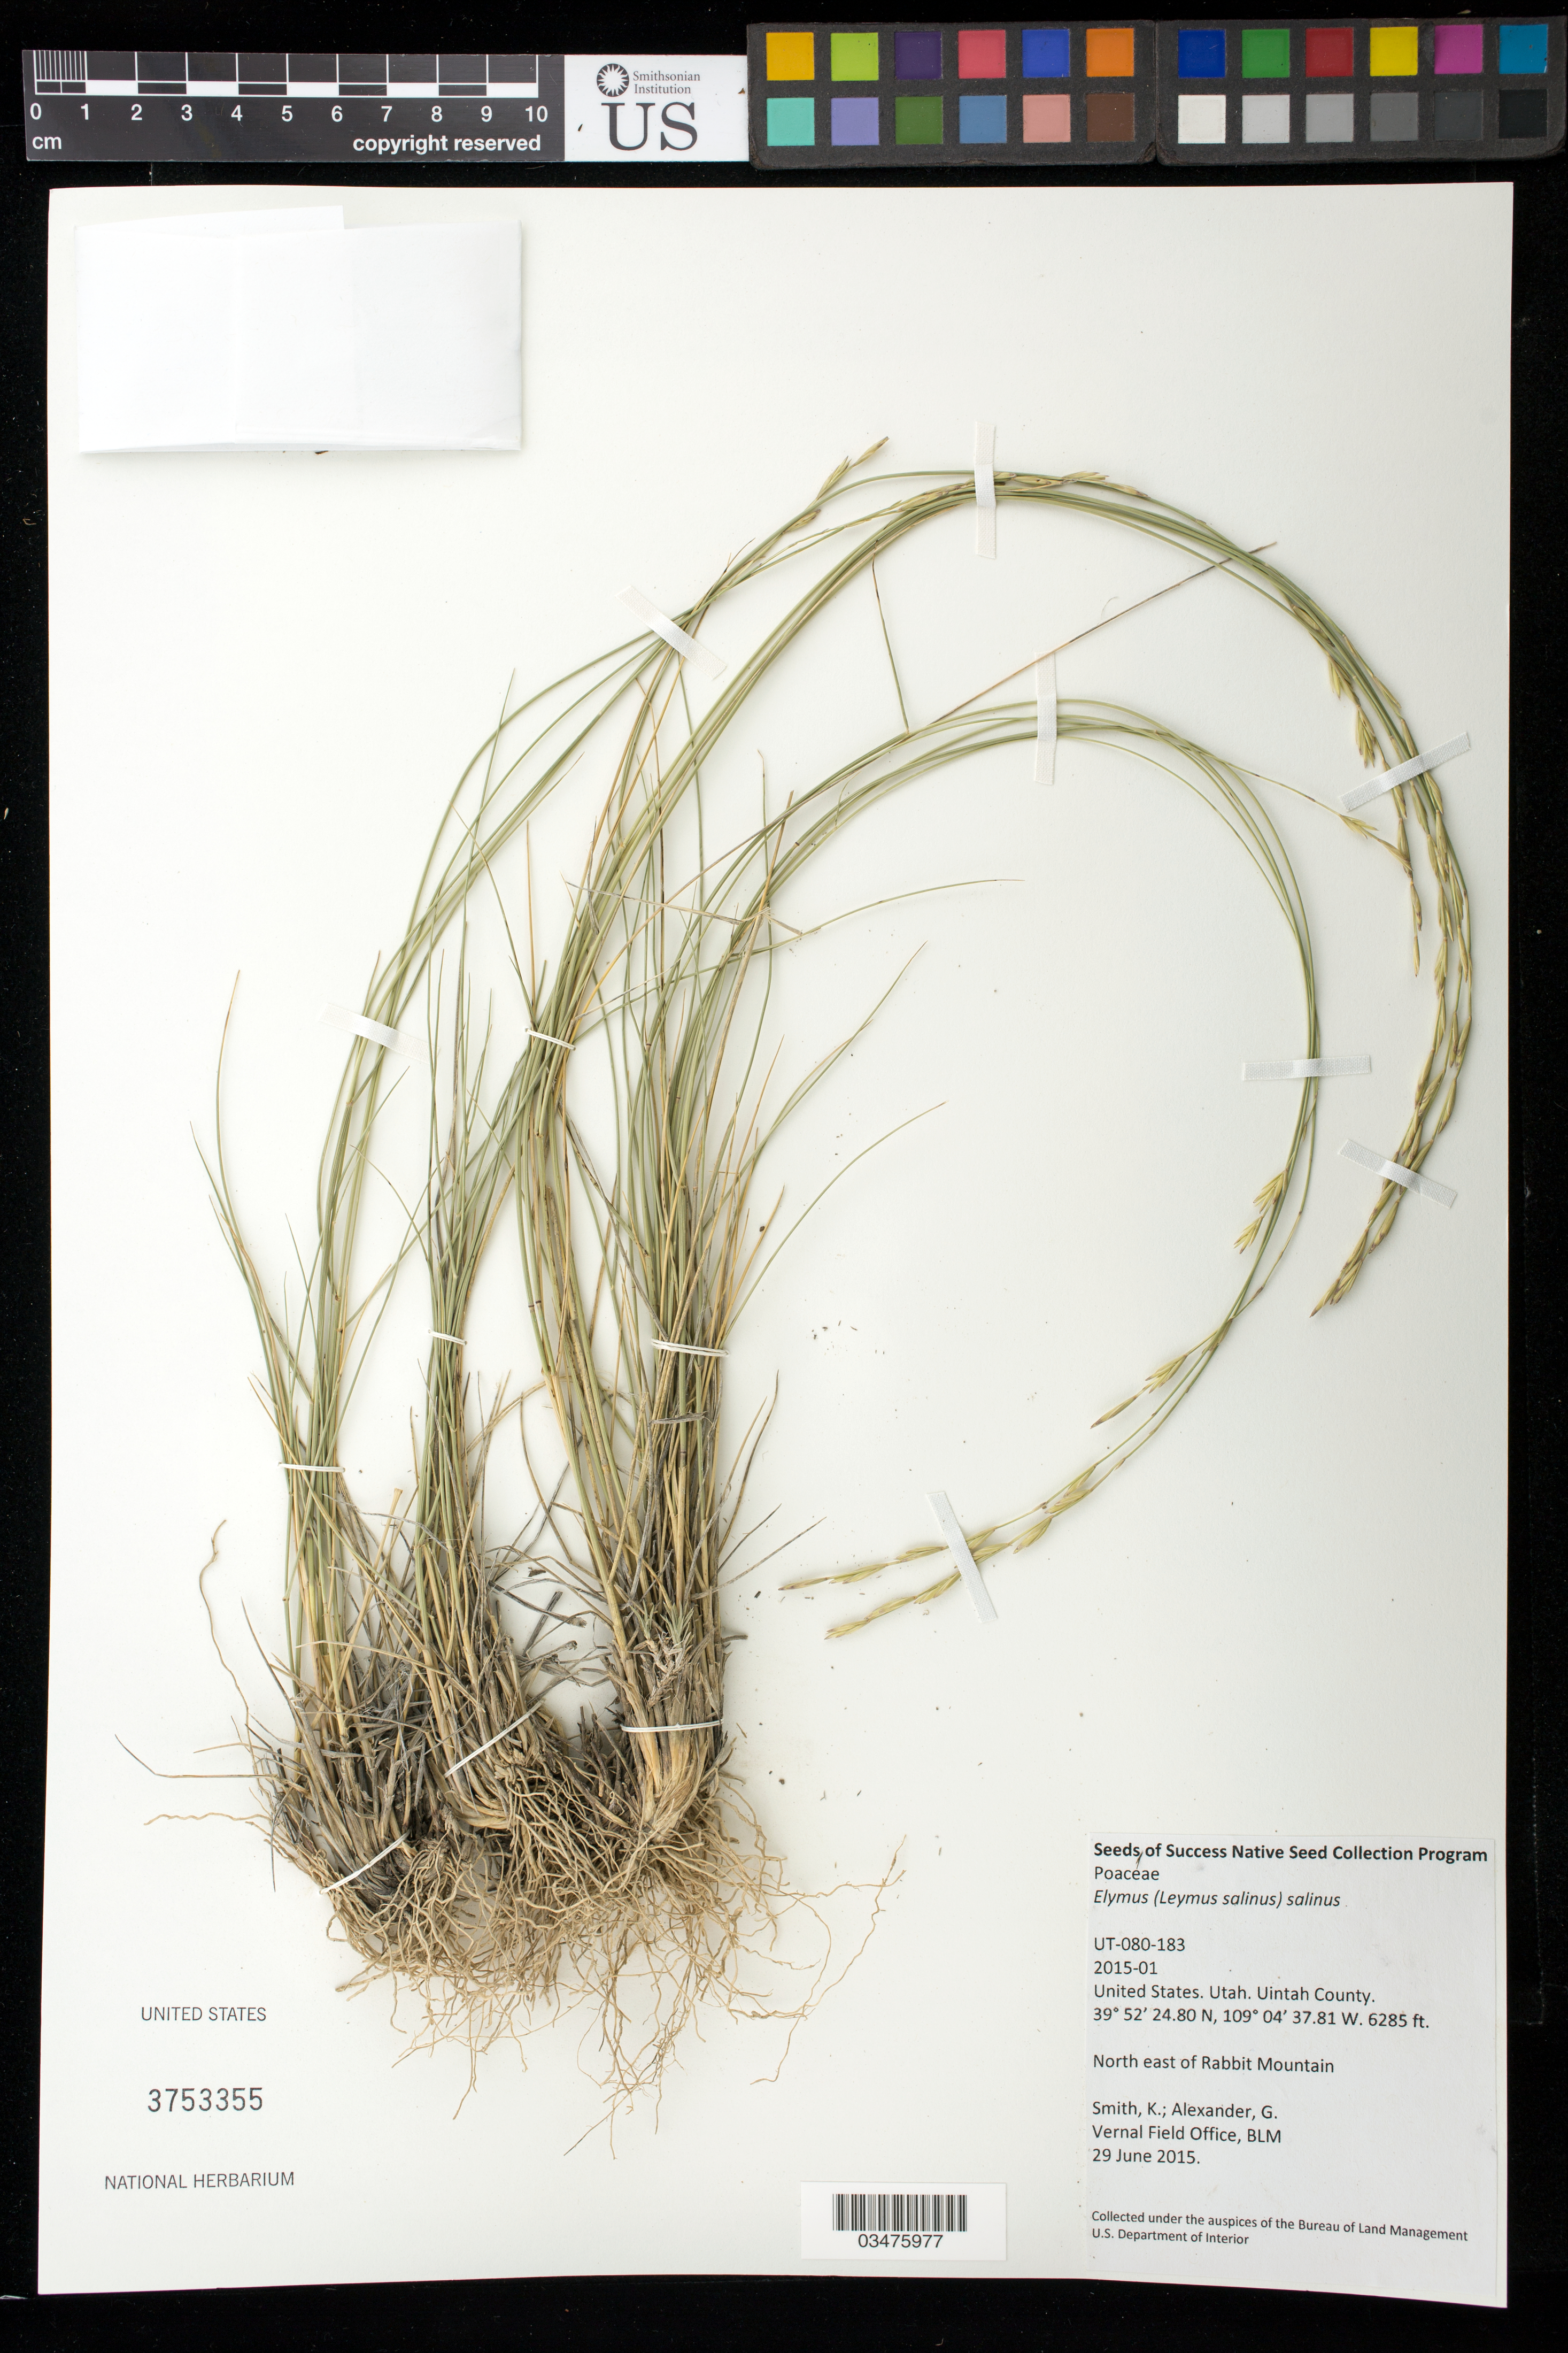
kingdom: Plantae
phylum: Tracheophyta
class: Liliopsida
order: Poales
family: Poaceae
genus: Leymus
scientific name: Leymus salina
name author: (M.E. Jones) Á. Löve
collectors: K. Smith & G. Alexander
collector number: UT-080-183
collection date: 2015-06-29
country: United States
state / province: Utah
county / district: Uintah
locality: NE of Rabbit Mountain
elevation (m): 1916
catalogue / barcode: US 3753355